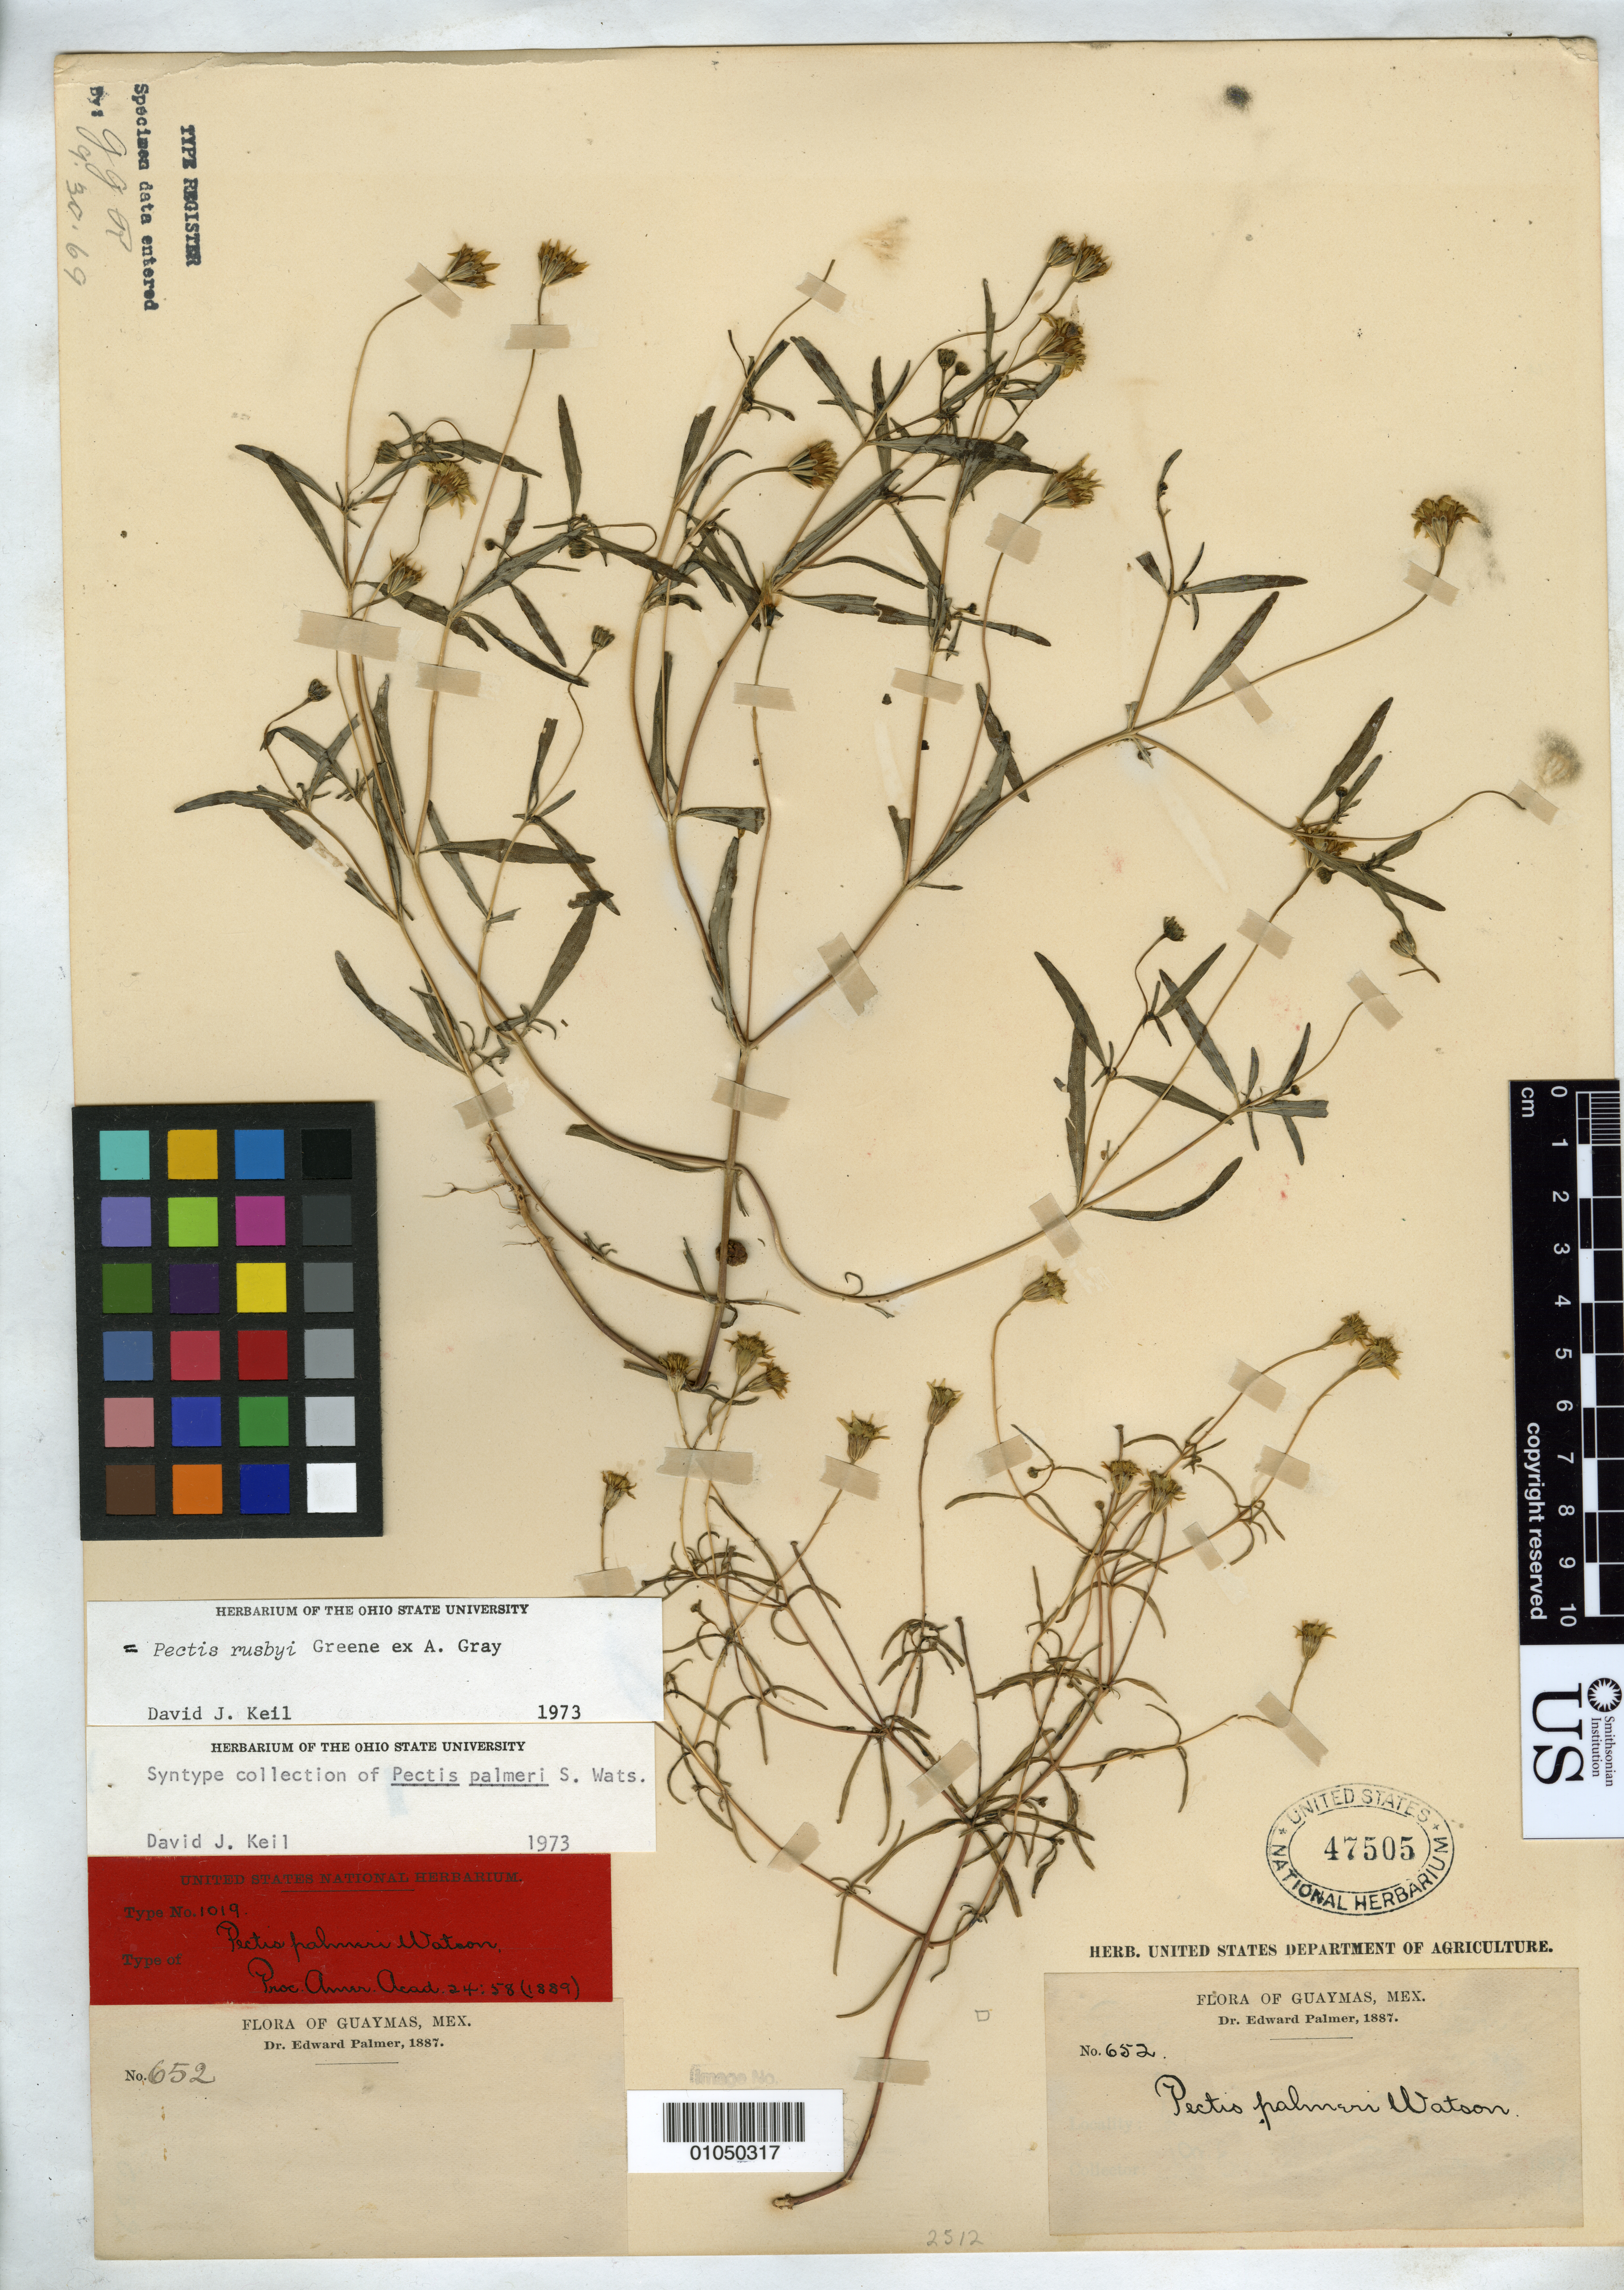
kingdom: Plantae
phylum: Tracheophyta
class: Magnoliopsida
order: Asterales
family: Asteraceae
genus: Pectis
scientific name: Pectis palmeri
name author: S. Watson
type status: Syntype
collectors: E. Palmer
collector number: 652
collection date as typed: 1887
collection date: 1887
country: Mexico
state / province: Sonora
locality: Near Guaymas.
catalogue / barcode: US 47505